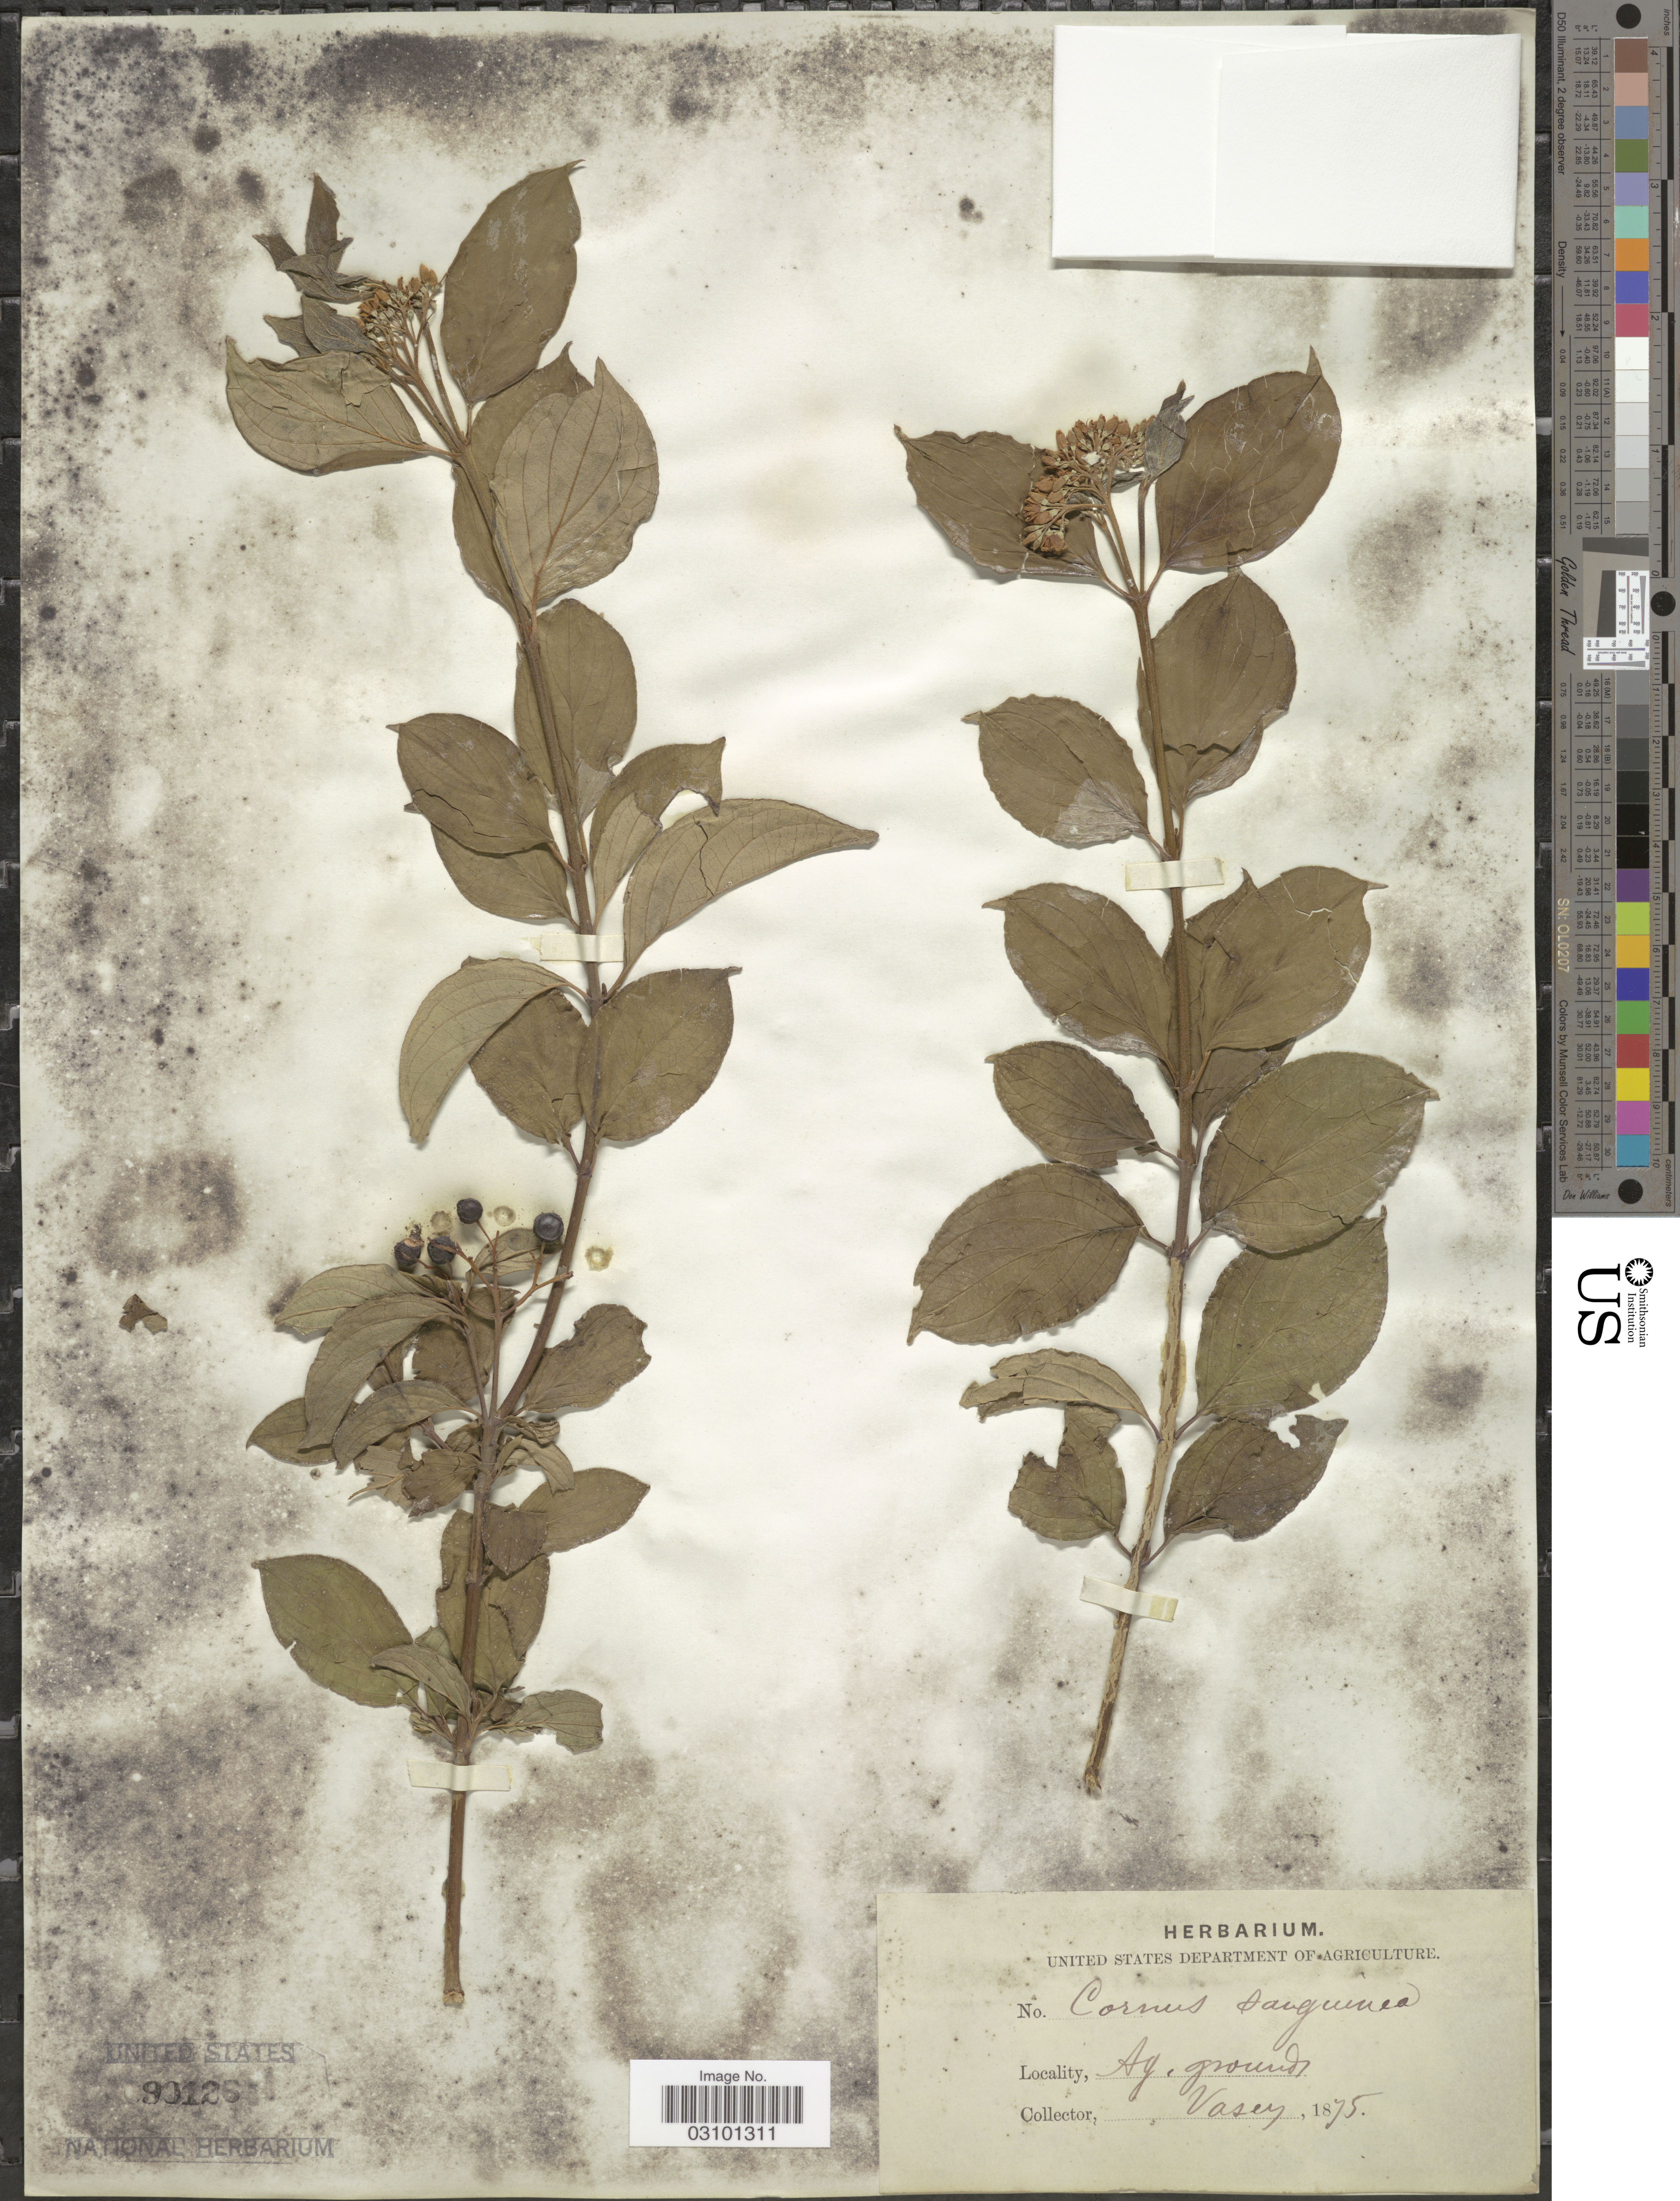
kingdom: Plantae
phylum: Tracheophyta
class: Magnoliopsida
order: Cornales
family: Cornaceae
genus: Cornus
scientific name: Cornus sanguinea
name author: L.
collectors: Vasey, --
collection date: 1875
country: United States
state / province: District of Columbia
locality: Ag. grounds.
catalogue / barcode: US 90126